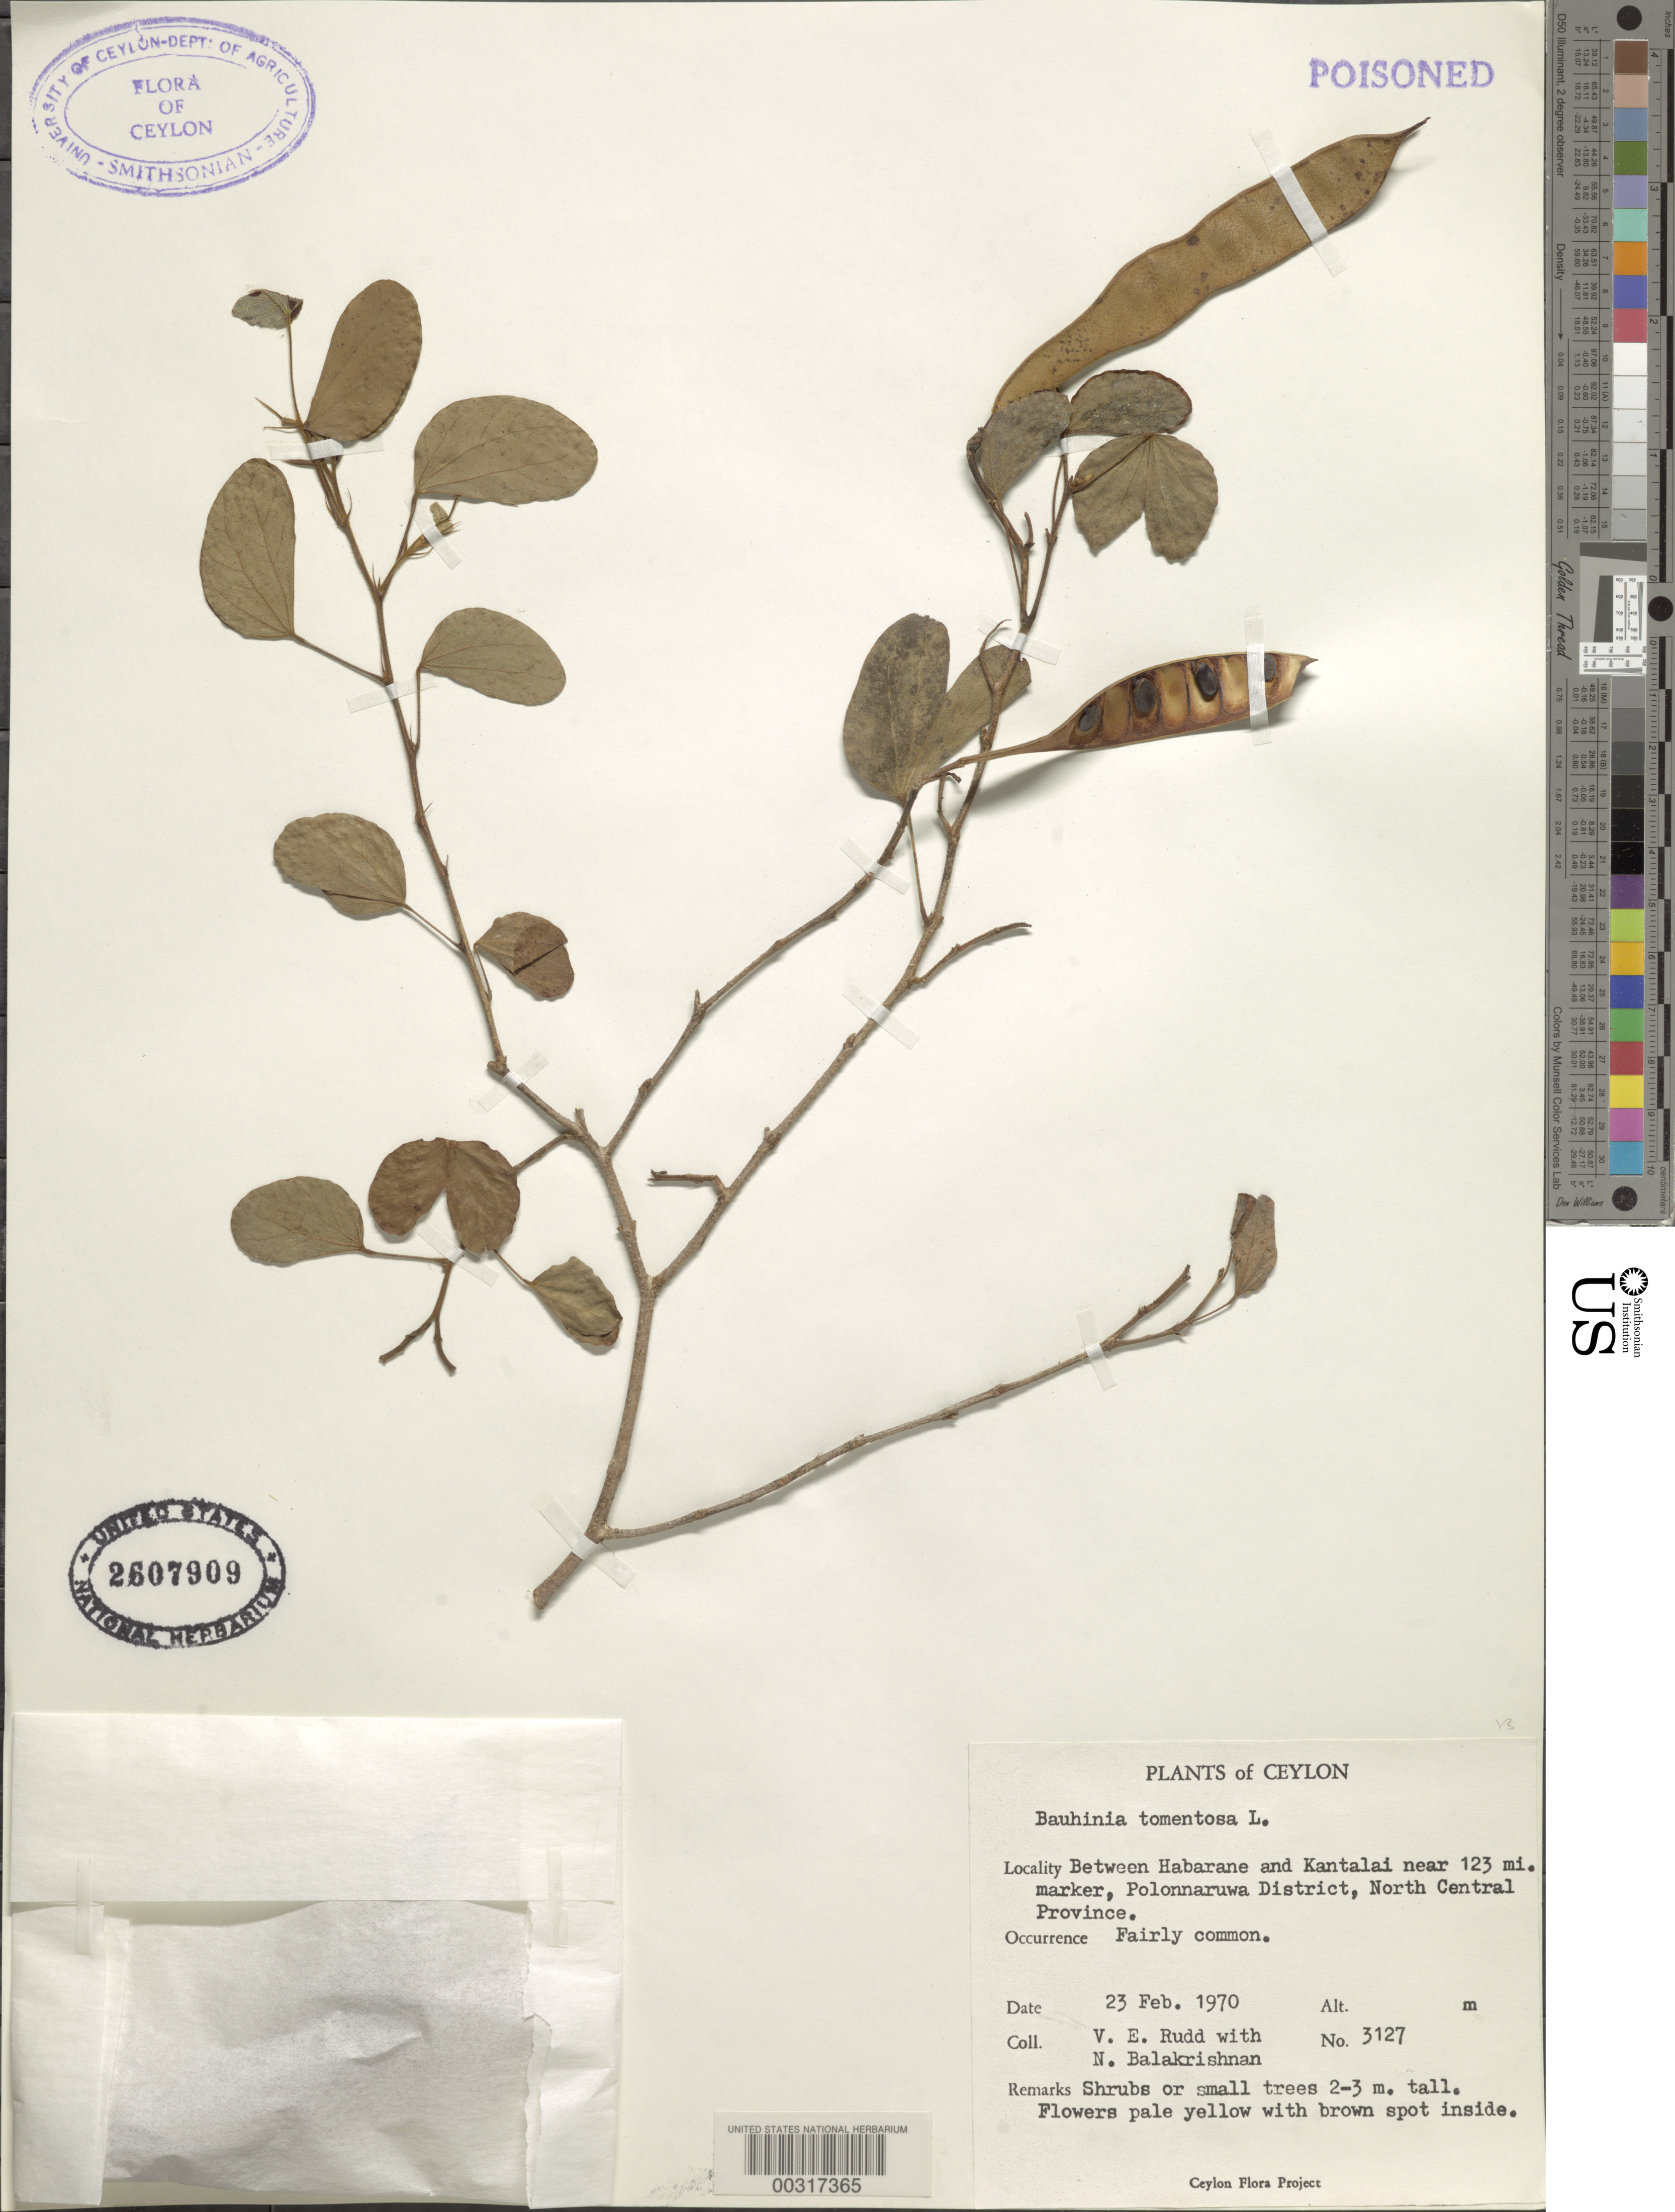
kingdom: Plantae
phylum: Tracheophyta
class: Magnoliopsida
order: Fabales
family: Fabaceae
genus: Bauhinia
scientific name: Bauhinia tomentosa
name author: L.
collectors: V. E. Rudd & N. Balakrishnan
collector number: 3127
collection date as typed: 23 Feb 1970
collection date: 1970-02-23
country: Sri Lanka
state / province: North Central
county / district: Polonnaruwa Dist.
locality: Between habarane and kantalai near 123 mi marker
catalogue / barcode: US 2607909